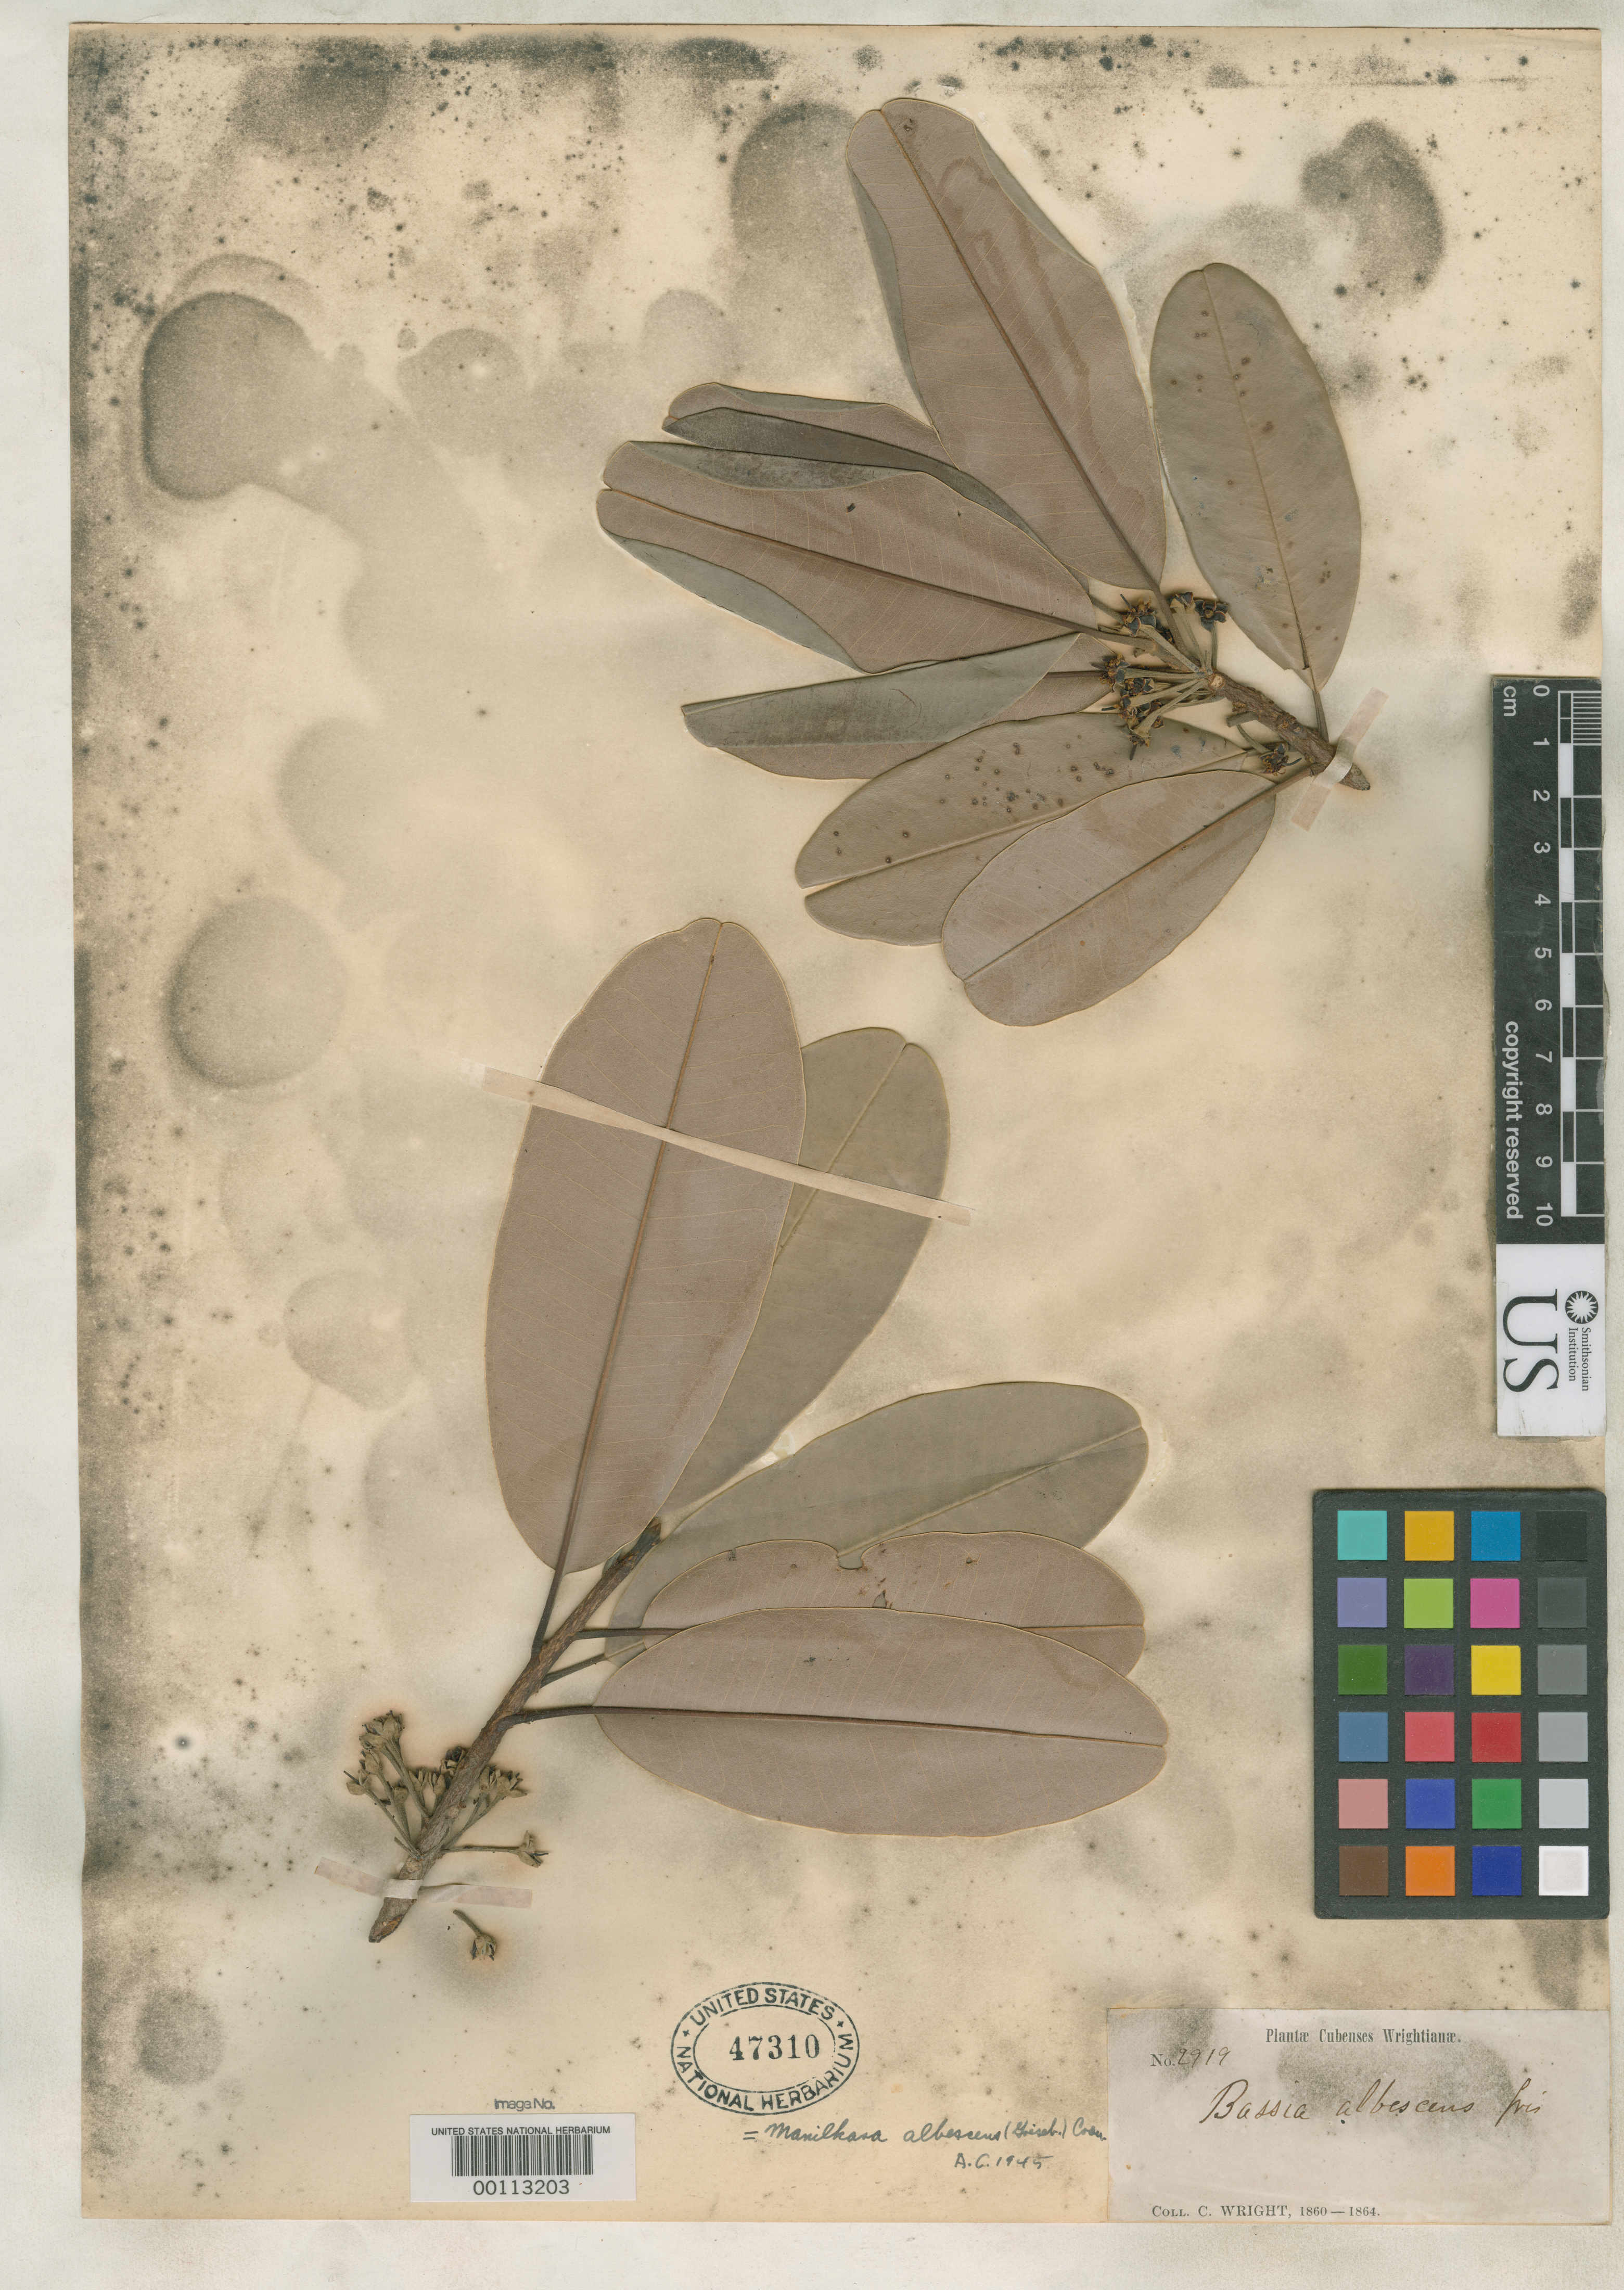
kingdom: Plantae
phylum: Tracheophyta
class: Magnoliopsida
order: Ericales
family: Sapotaceae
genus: Bassia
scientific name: Bassia albescens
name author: Griseb.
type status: Isotype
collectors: C. Wright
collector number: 2919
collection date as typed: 1860 to -- --- 1864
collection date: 1860/1864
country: Cuba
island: Greater Antilles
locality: Retiro.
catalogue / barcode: US 47310